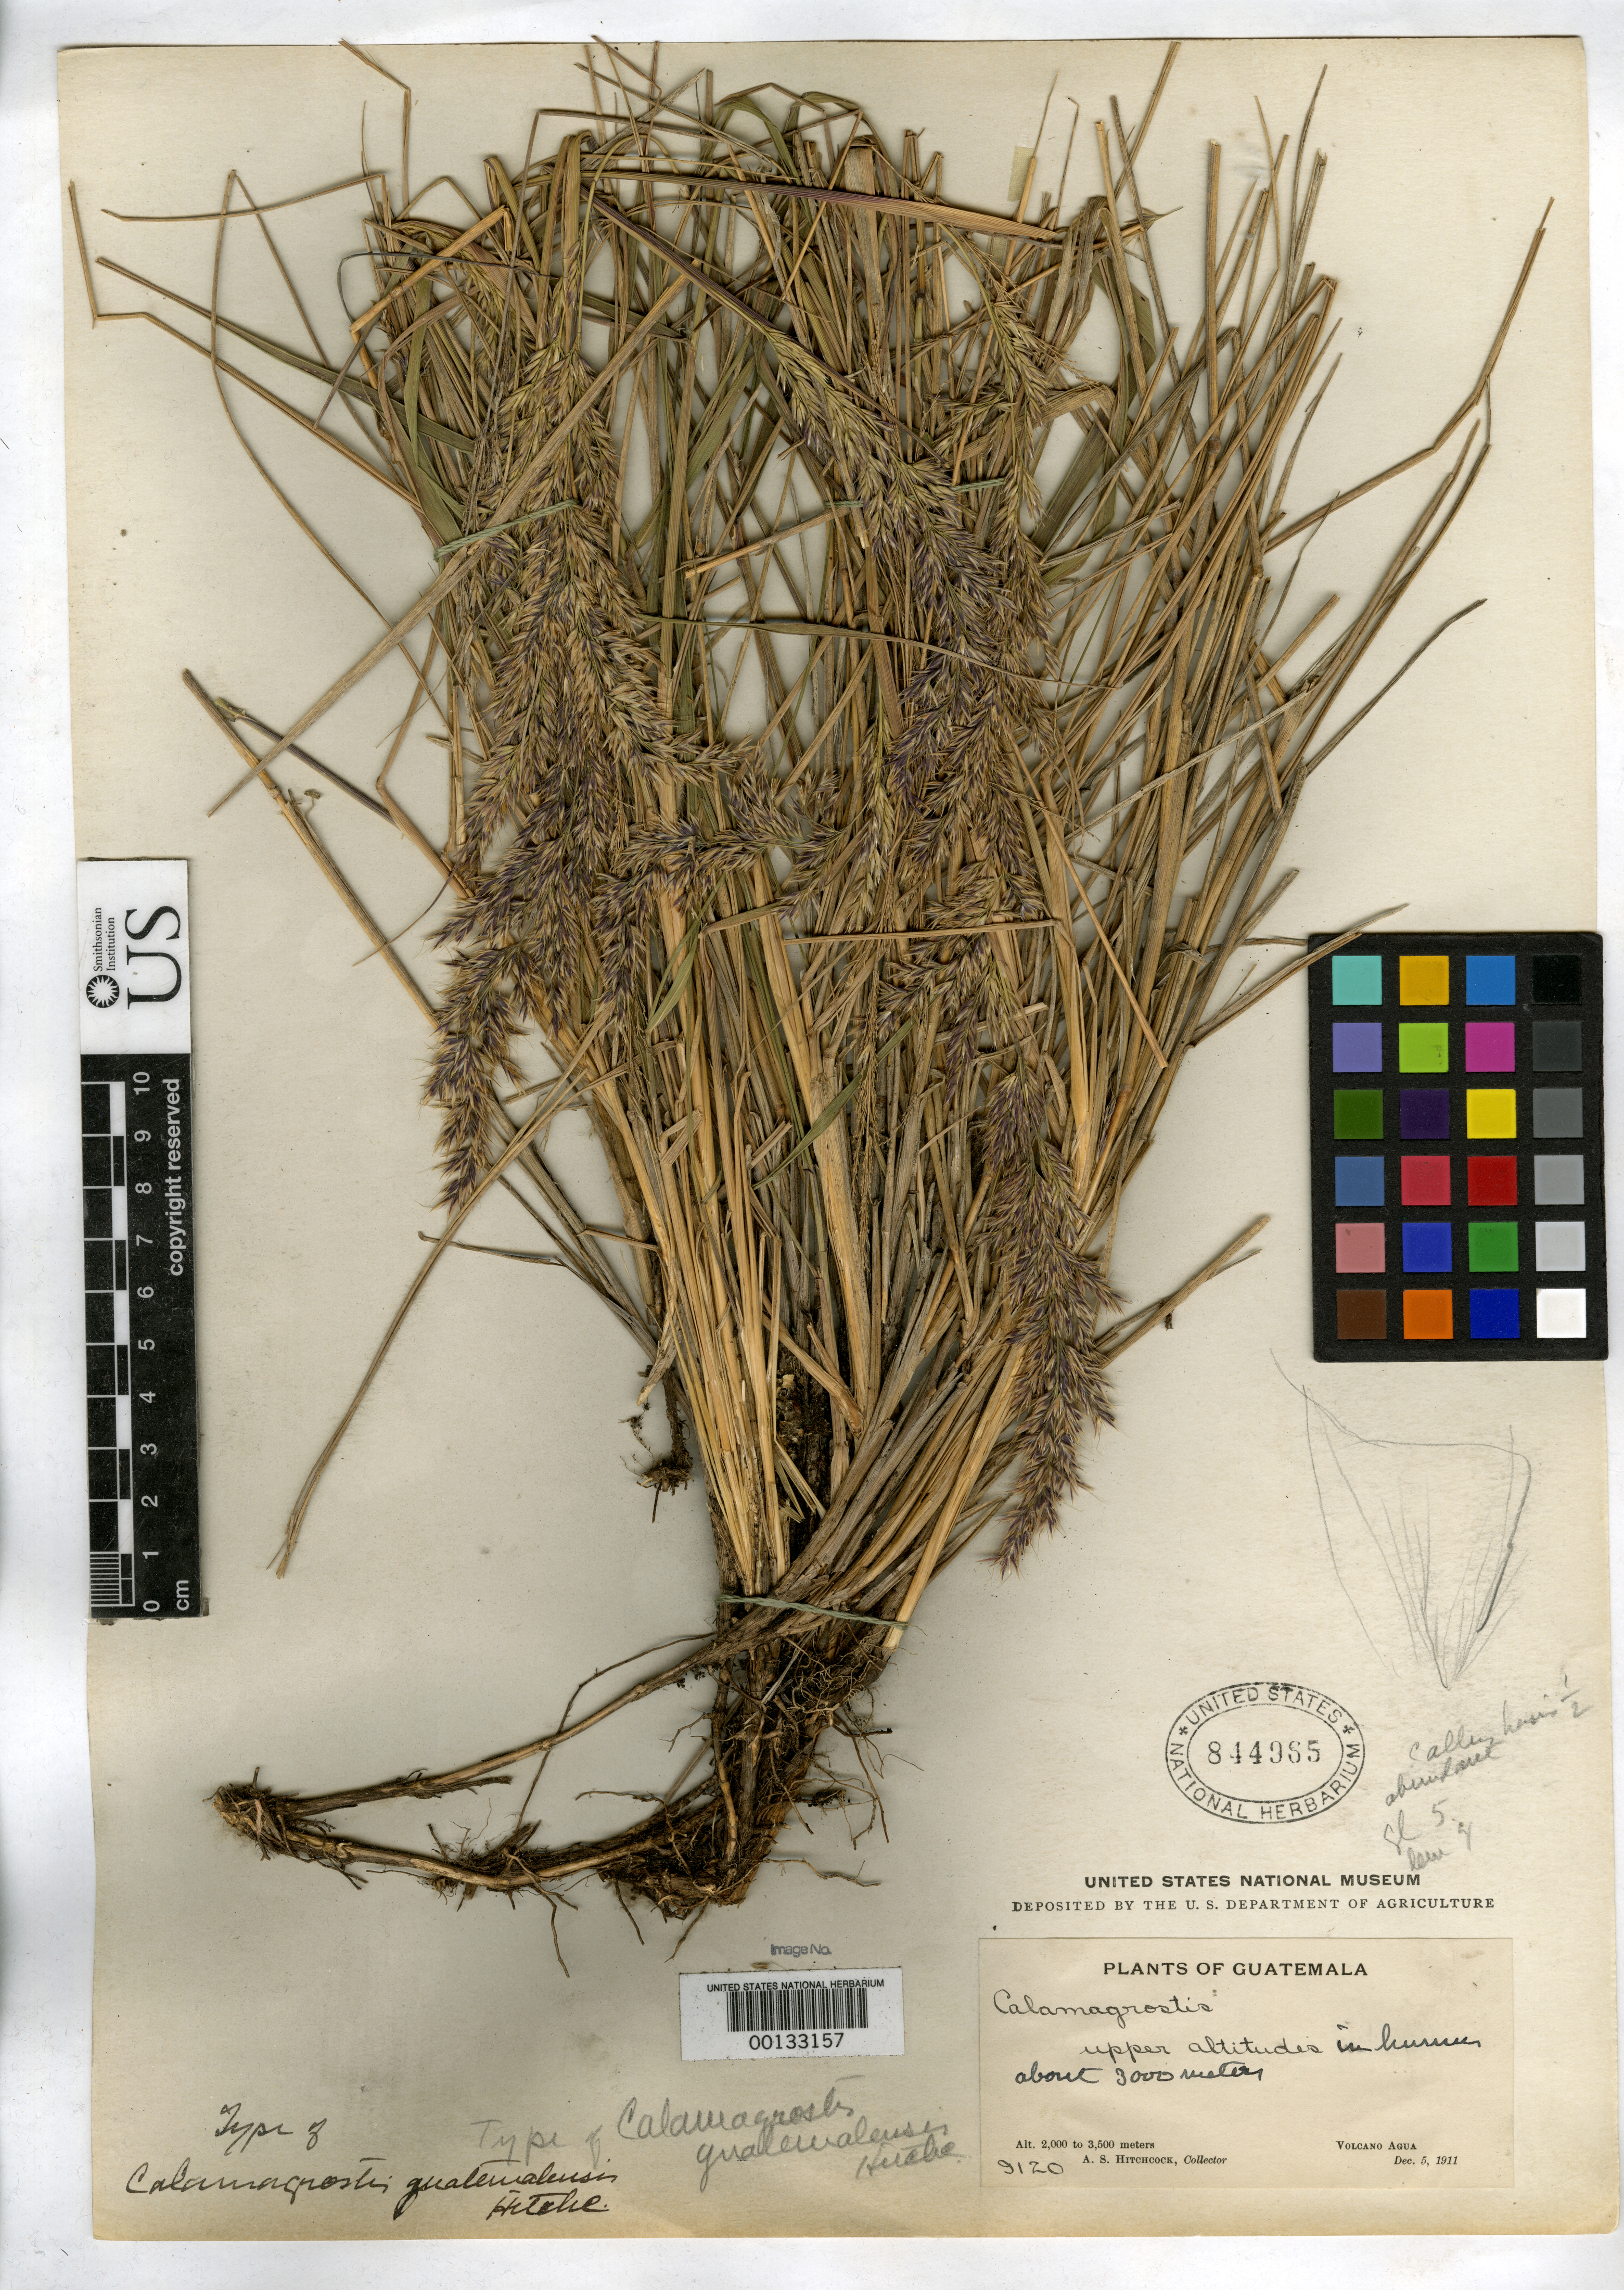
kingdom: Plantae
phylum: Tracheophyta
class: Liliopsida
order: Poales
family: Poaceae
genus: Calamagrostis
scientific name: Calamagrostis guatemalensis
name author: Hitchc.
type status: Holotype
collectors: A. S. Hitchcock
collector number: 9120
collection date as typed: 05 Dec 1911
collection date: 1911-12-05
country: Guatemala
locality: Volcano Agua.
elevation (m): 3000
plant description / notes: Sheet number probably mis-read as "844985"; stamp is smudged but appears to be 844965. [Note also that 844985 is unambiguously stamped on another sheet: Calamagrostis montevidensis with barcode 00406329]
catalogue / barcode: US 844985